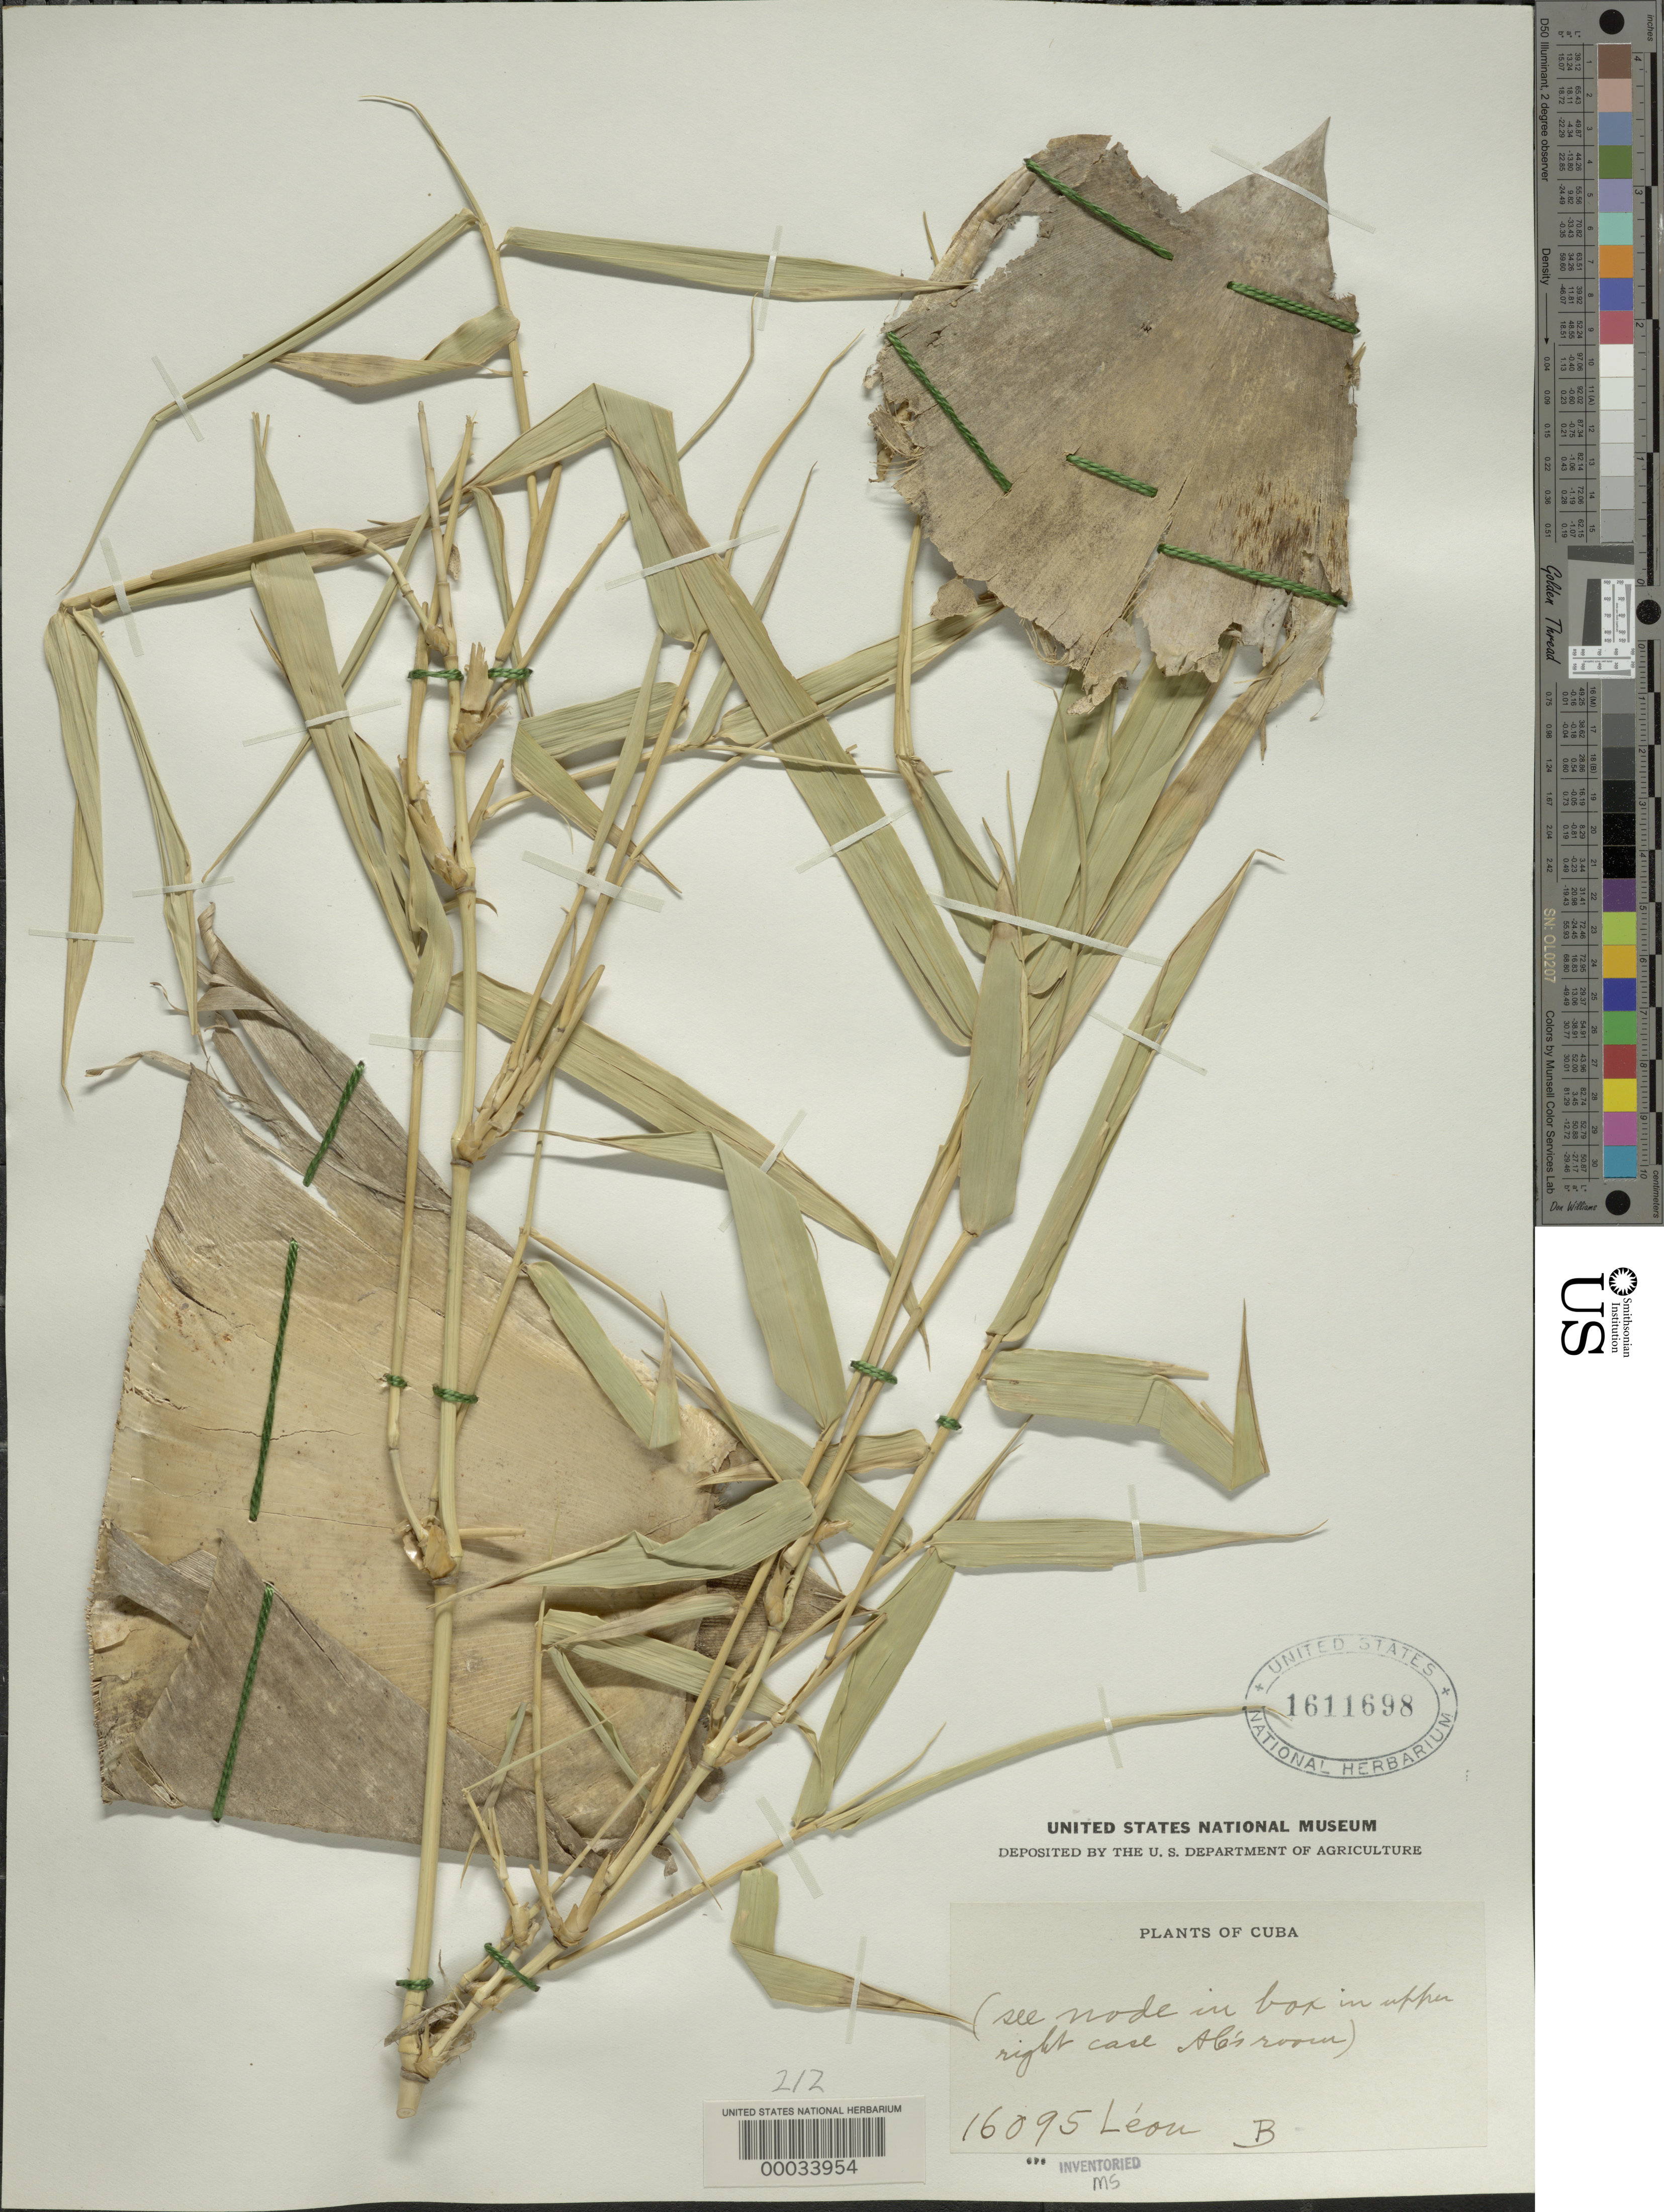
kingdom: Plantae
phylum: Tracheophyta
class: Liliopsida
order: Poales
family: Poaceae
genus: Bambusa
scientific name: Bambusa vulgaris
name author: Schrad. ex J.C. Wendl.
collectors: Bro. León & -- Porter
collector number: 16095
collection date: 1934-04-05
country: Cuba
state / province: La Habana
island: Greater Antilles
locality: La Coronela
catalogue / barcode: US 1611698